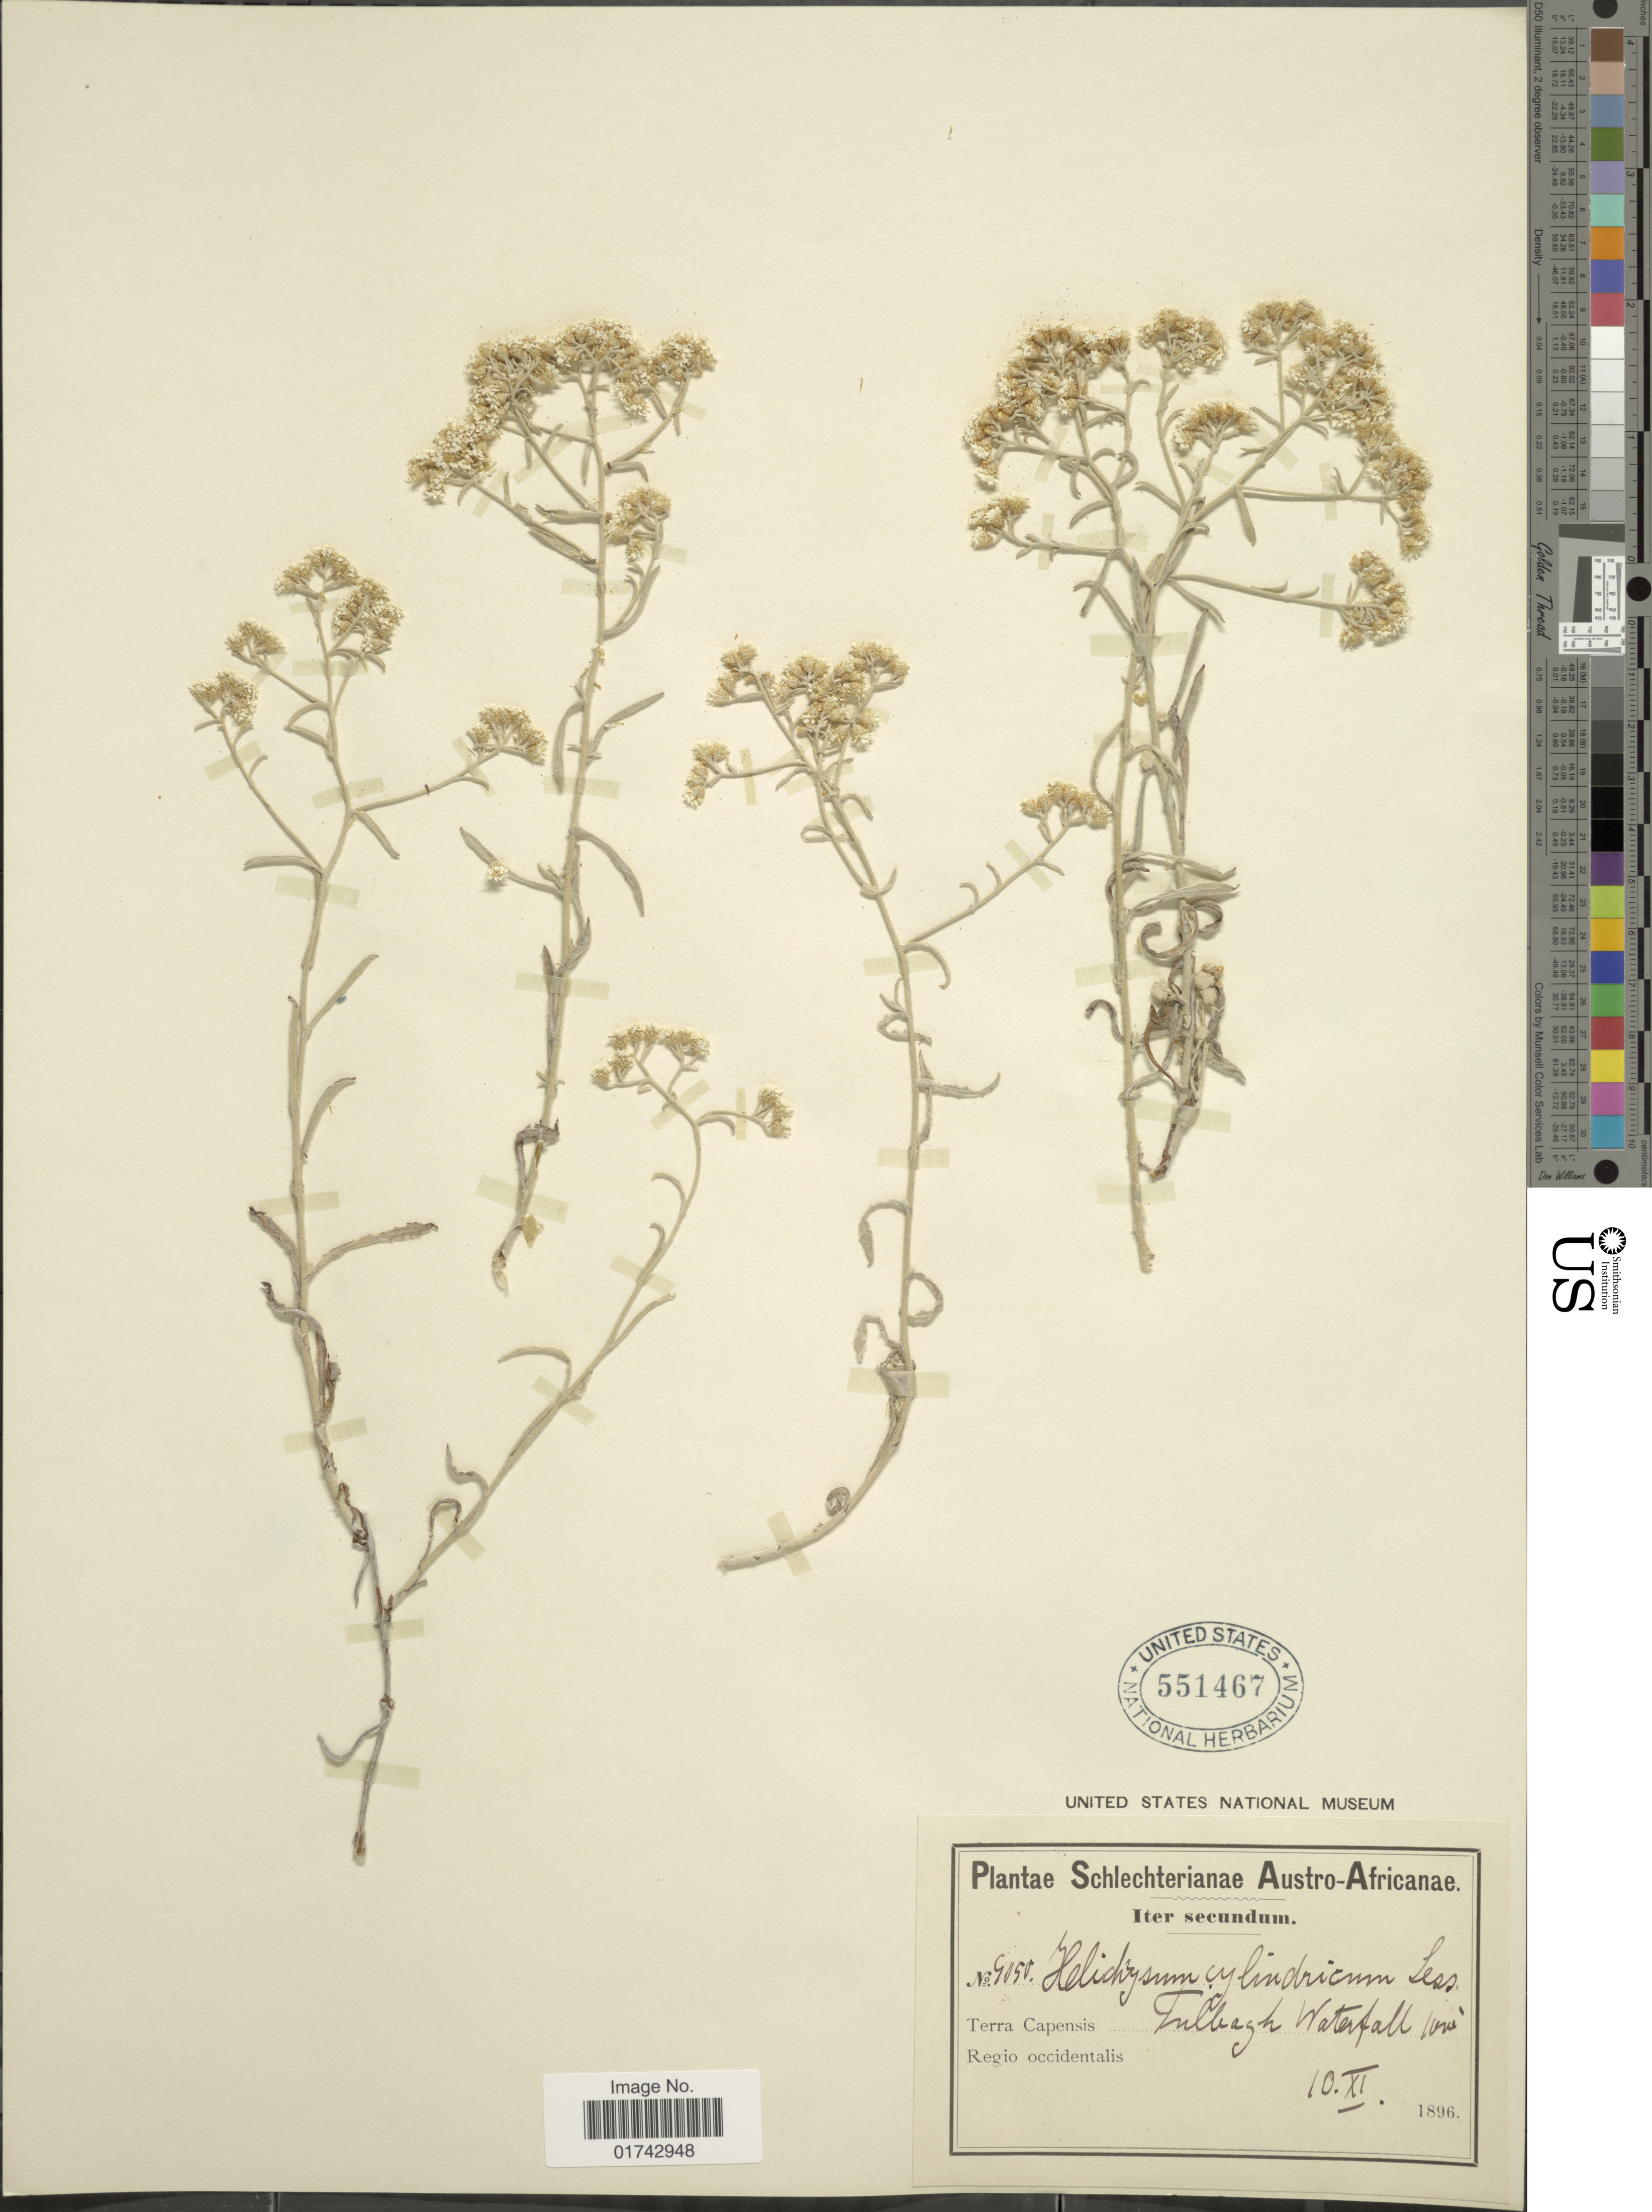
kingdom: Plantae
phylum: Tracheophyta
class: Magnoliopsida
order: Asterales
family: Asteraceae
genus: Helichrysum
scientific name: Helichrysum cylindricum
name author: D. Don ex G. Don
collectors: Schlechter, --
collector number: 9050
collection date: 1896-11-10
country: South Africa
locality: Terra Capensis, Tulbach Waterfall, Regio occidentalis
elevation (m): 305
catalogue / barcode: US 551467